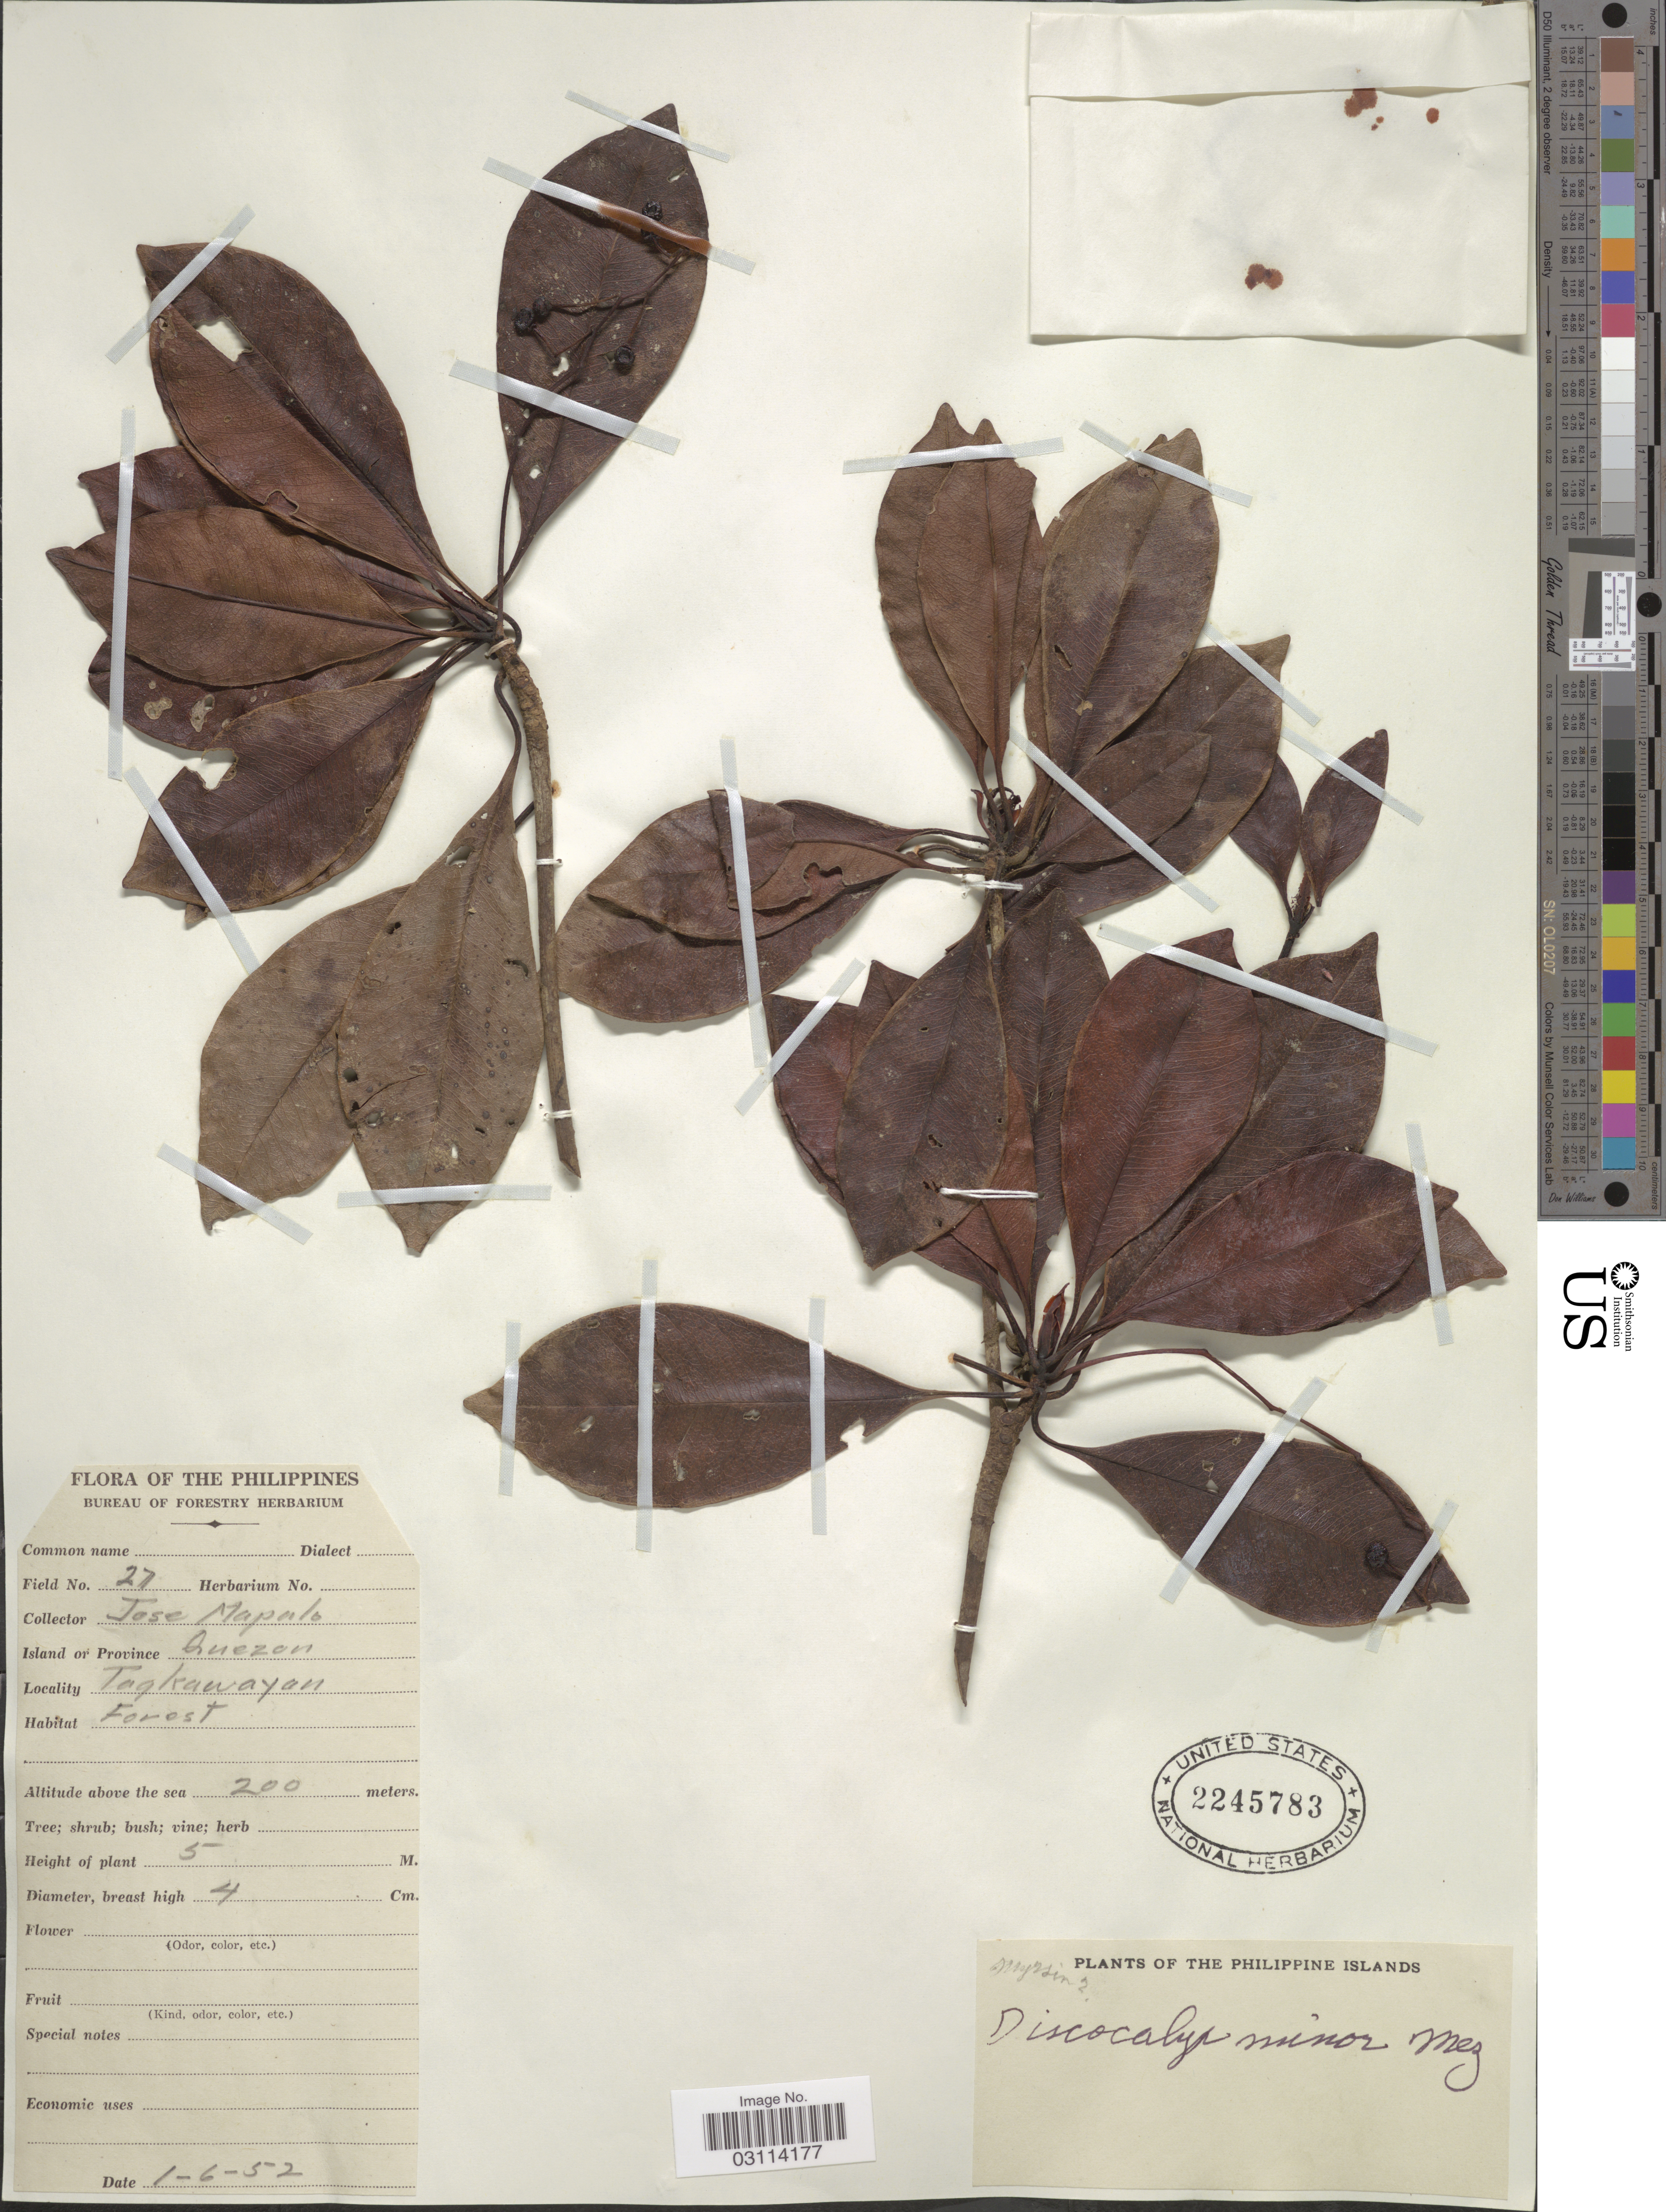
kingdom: Plantae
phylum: Tracheophyta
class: Magnoliopsida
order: Ericales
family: Primulaceae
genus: Discocalyx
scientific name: Discocalyx minor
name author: Mez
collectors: J. Mapalo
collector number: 27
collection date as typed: Transcribed d/m/y: 1/6/52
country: Philippines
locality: Island or Province Quezon, Tagkawayan.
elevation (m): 200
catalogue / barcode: US 2245783